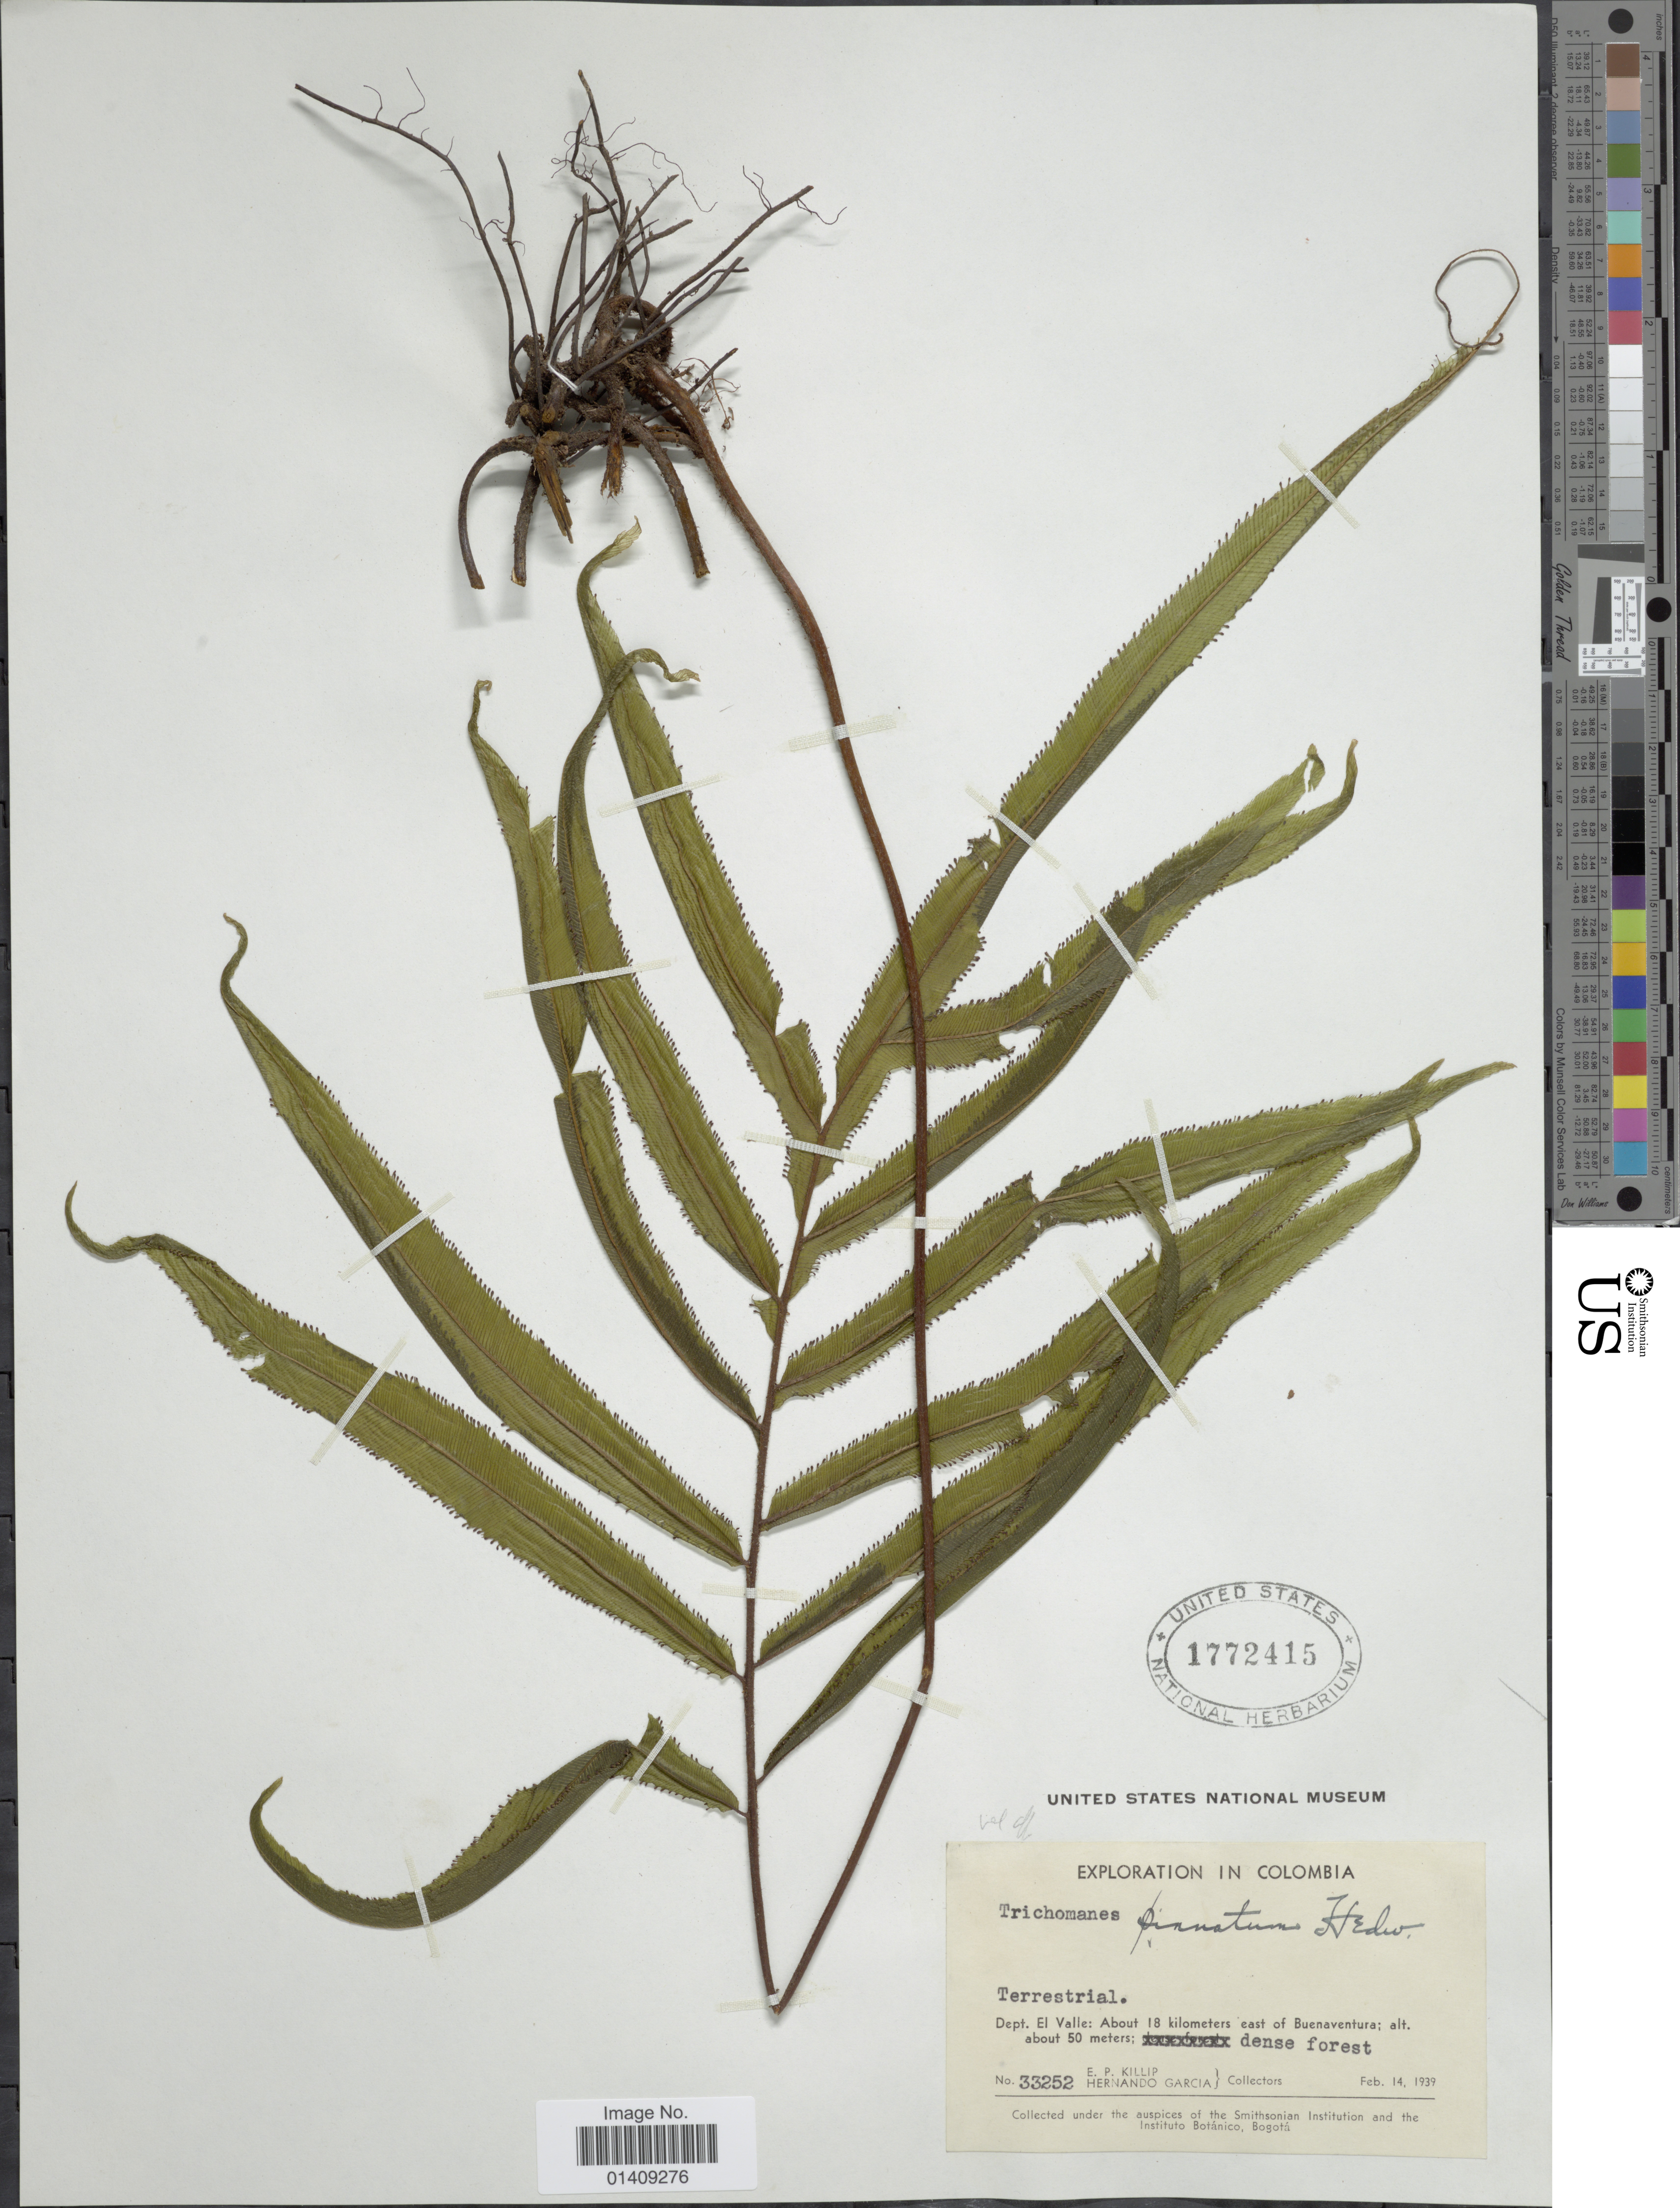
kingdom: Plantae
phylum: Tracheophyta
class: Polypodiopsida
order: Hymenophyllales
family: Hymenophyllaceae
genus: Trichomanes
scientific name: Trichomanes pinnatum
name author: Hedw.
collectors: E. P. Killip & H. Garcia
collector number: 33252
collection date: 1939-02-14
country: Colombia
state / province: Valle del Cauca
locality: Dept. El Valle about 18 kilometers east of Buenaventura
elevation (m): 50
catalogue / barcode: US 1772415